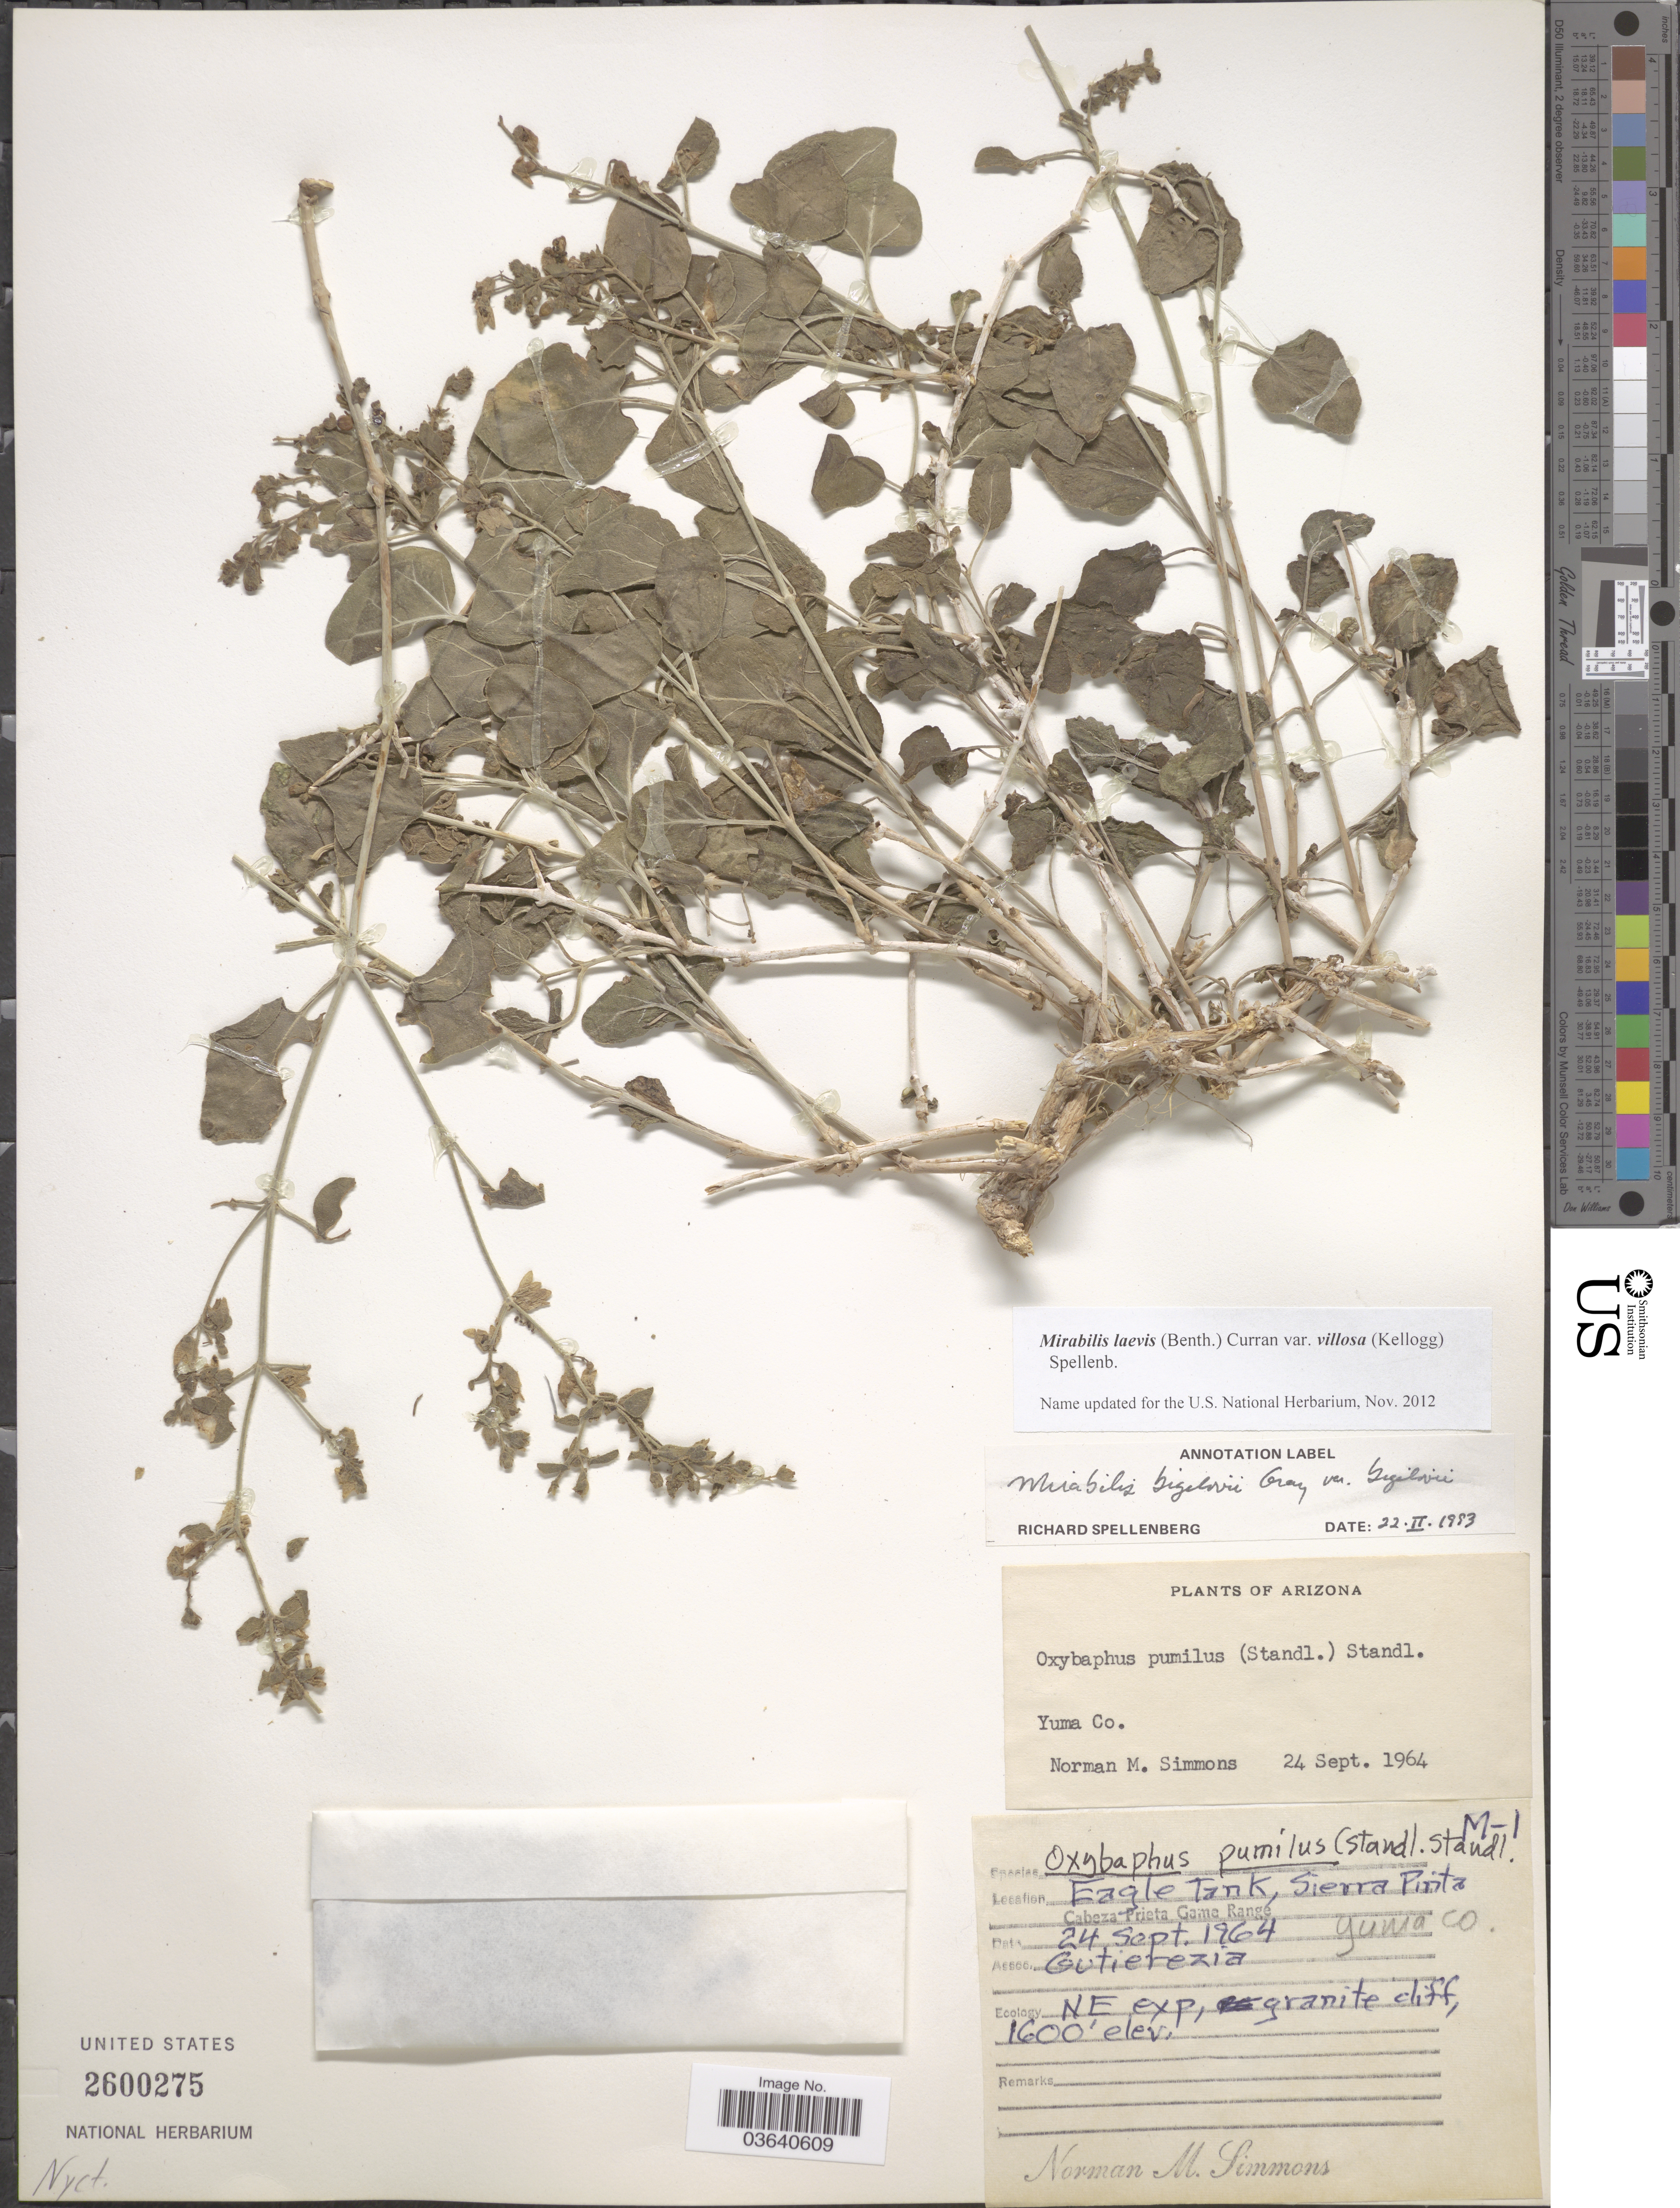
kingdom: Plantae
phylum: Tracheophyta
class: Magnoliopsida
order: Caryophyllales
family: Nyctaginaceae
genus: Mirabilis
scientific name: Mirabilis laevis var. villosa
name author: (Kellogg) Spellenb.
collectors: N. M. Simmons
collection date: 1964-09-24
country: United States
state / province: Arizona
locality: Yuma Co. Eagle Tank, Sierra Pinta. Cabeza Prieta Game Range.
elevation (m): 488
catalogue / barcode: US 2600275